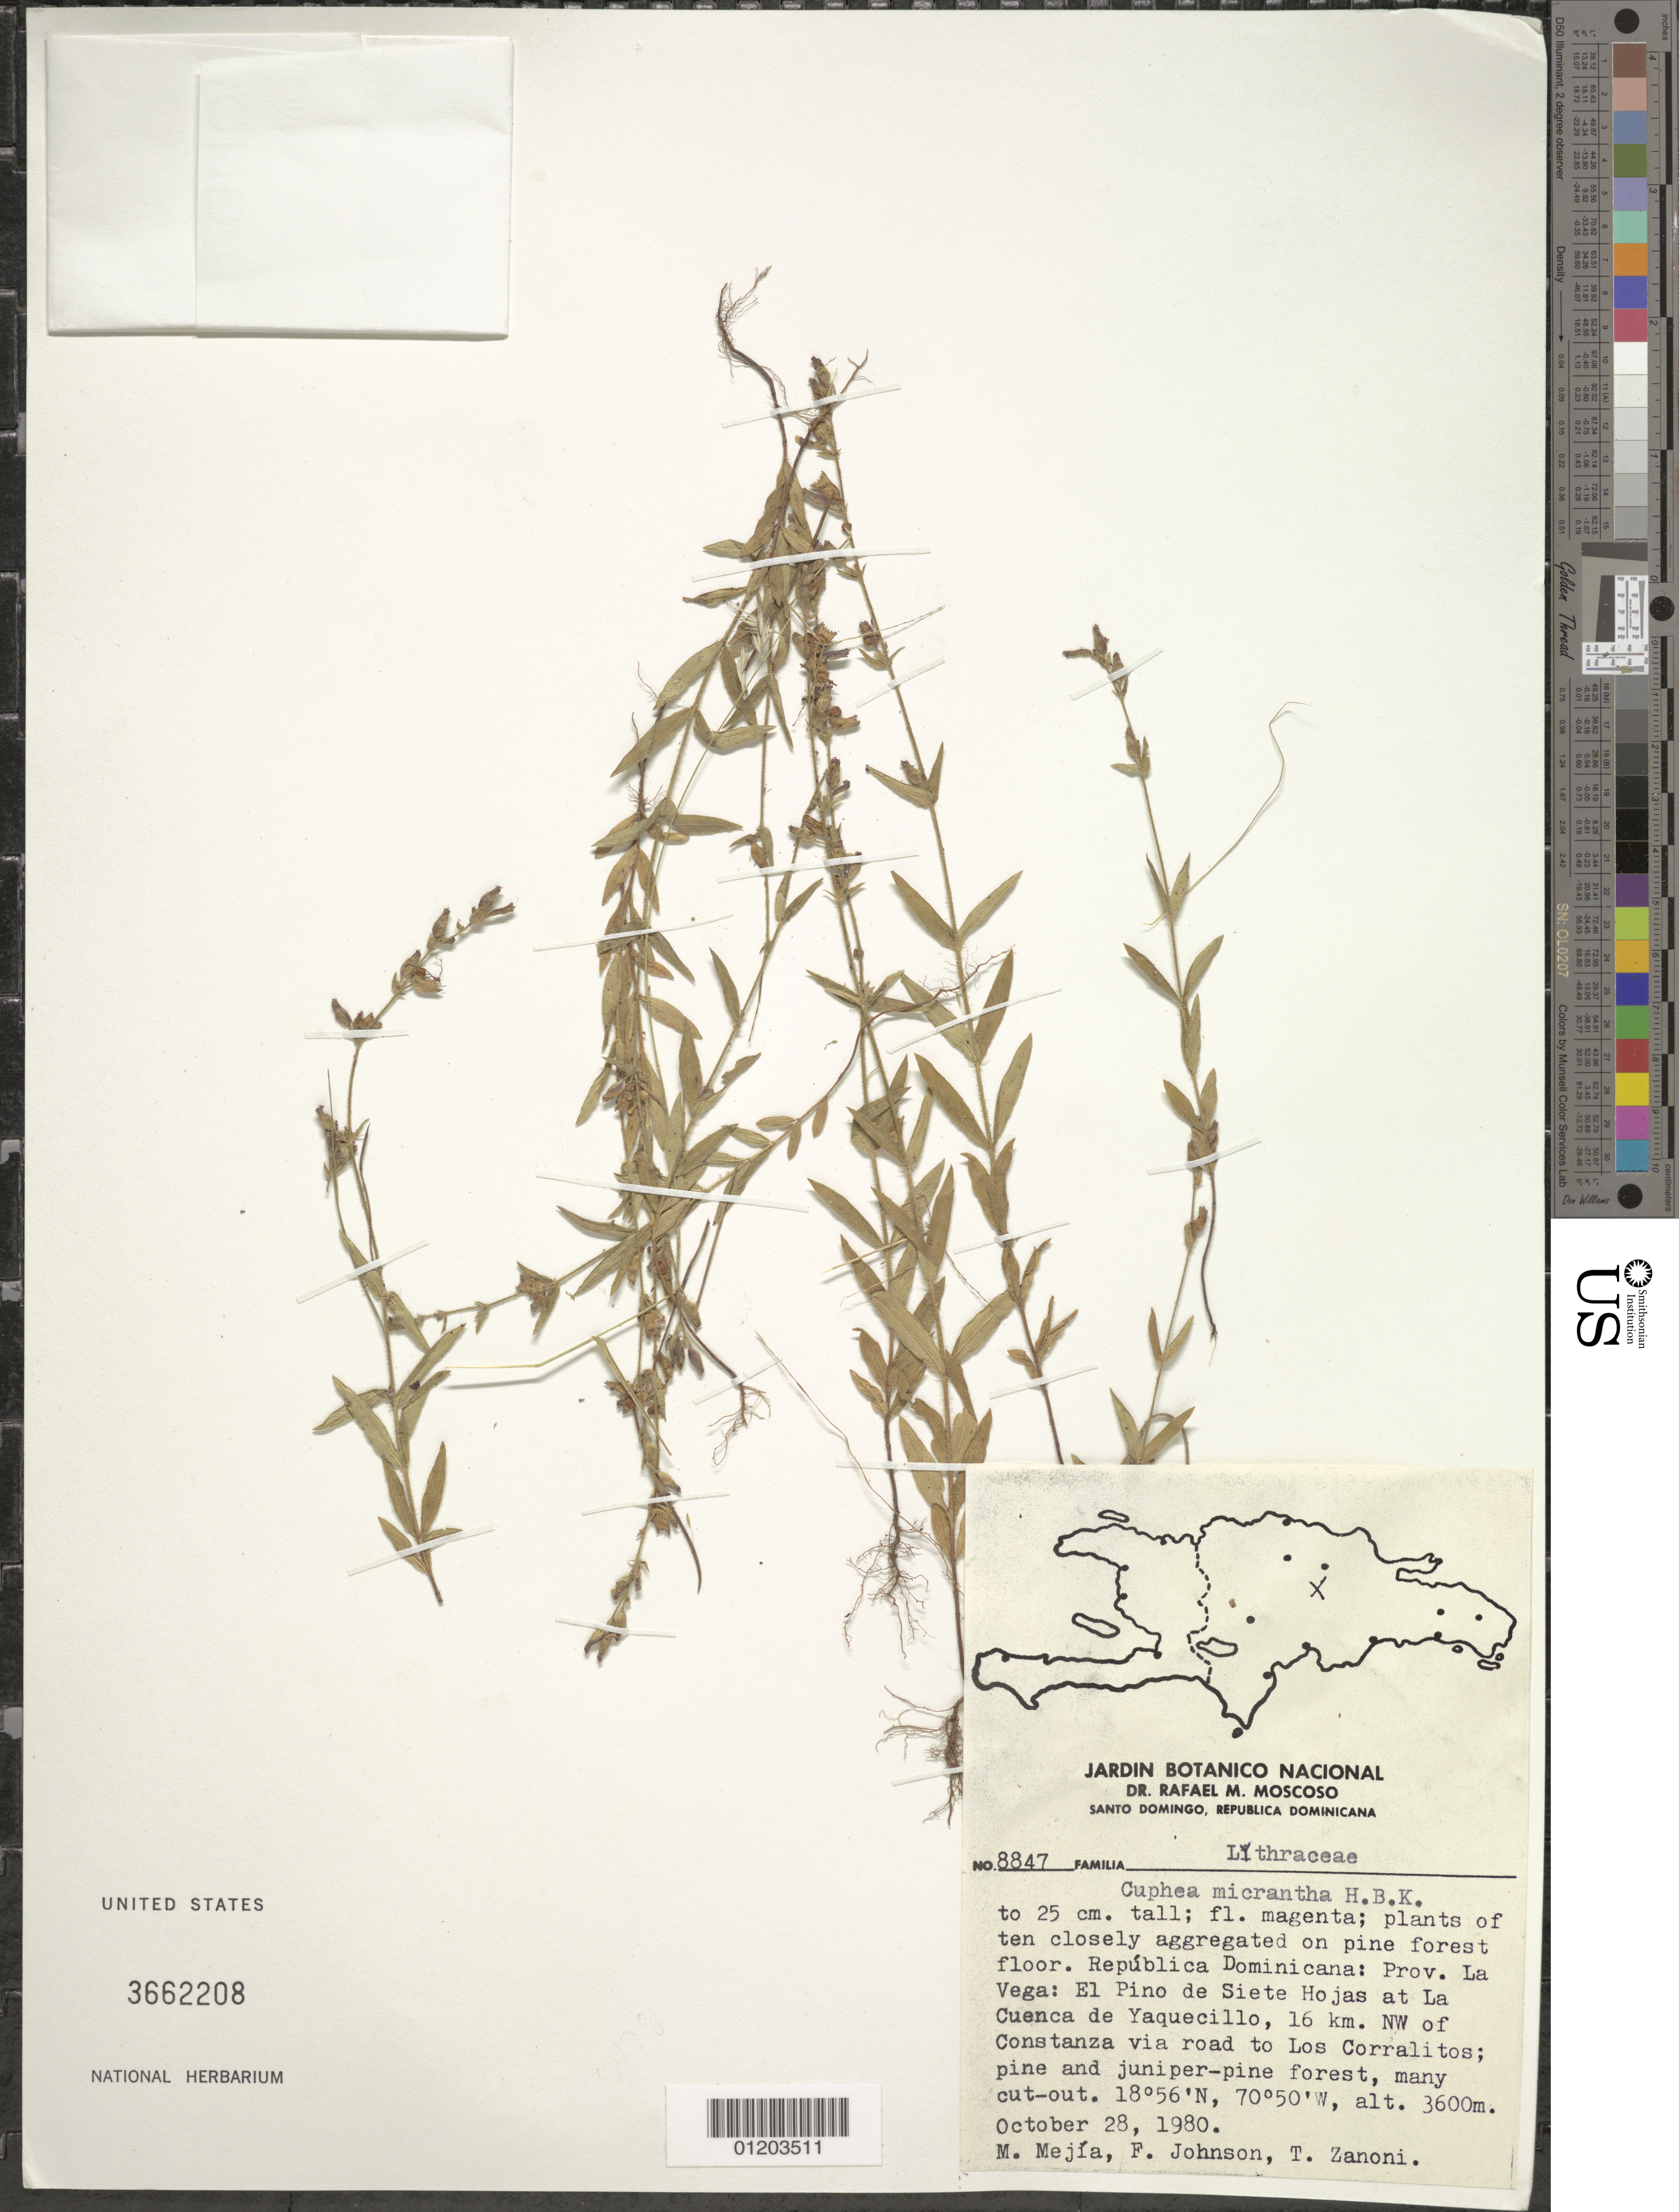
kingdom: Plantae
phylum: Tracheophyta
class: Magnoliopsida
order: Myrtales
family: Lythraceae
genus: Cuphea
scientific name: Cuphea micrantha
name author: Kunth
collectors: M. Mejia, F. Johnson & T. A. Zanoni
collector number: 8847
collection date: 1980-10-28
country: Dominican Republic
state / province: La Vega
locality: El Pino de Siete Hojas at La Cuenca de Yaquecillo, 16 km NW of Constanza via road to Los Corralitos.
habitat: Pine and juniper-pine forest, many cut-out; plants of ten closely aggregated on pine forest floor.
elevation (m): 3600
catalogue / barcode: US 3662208